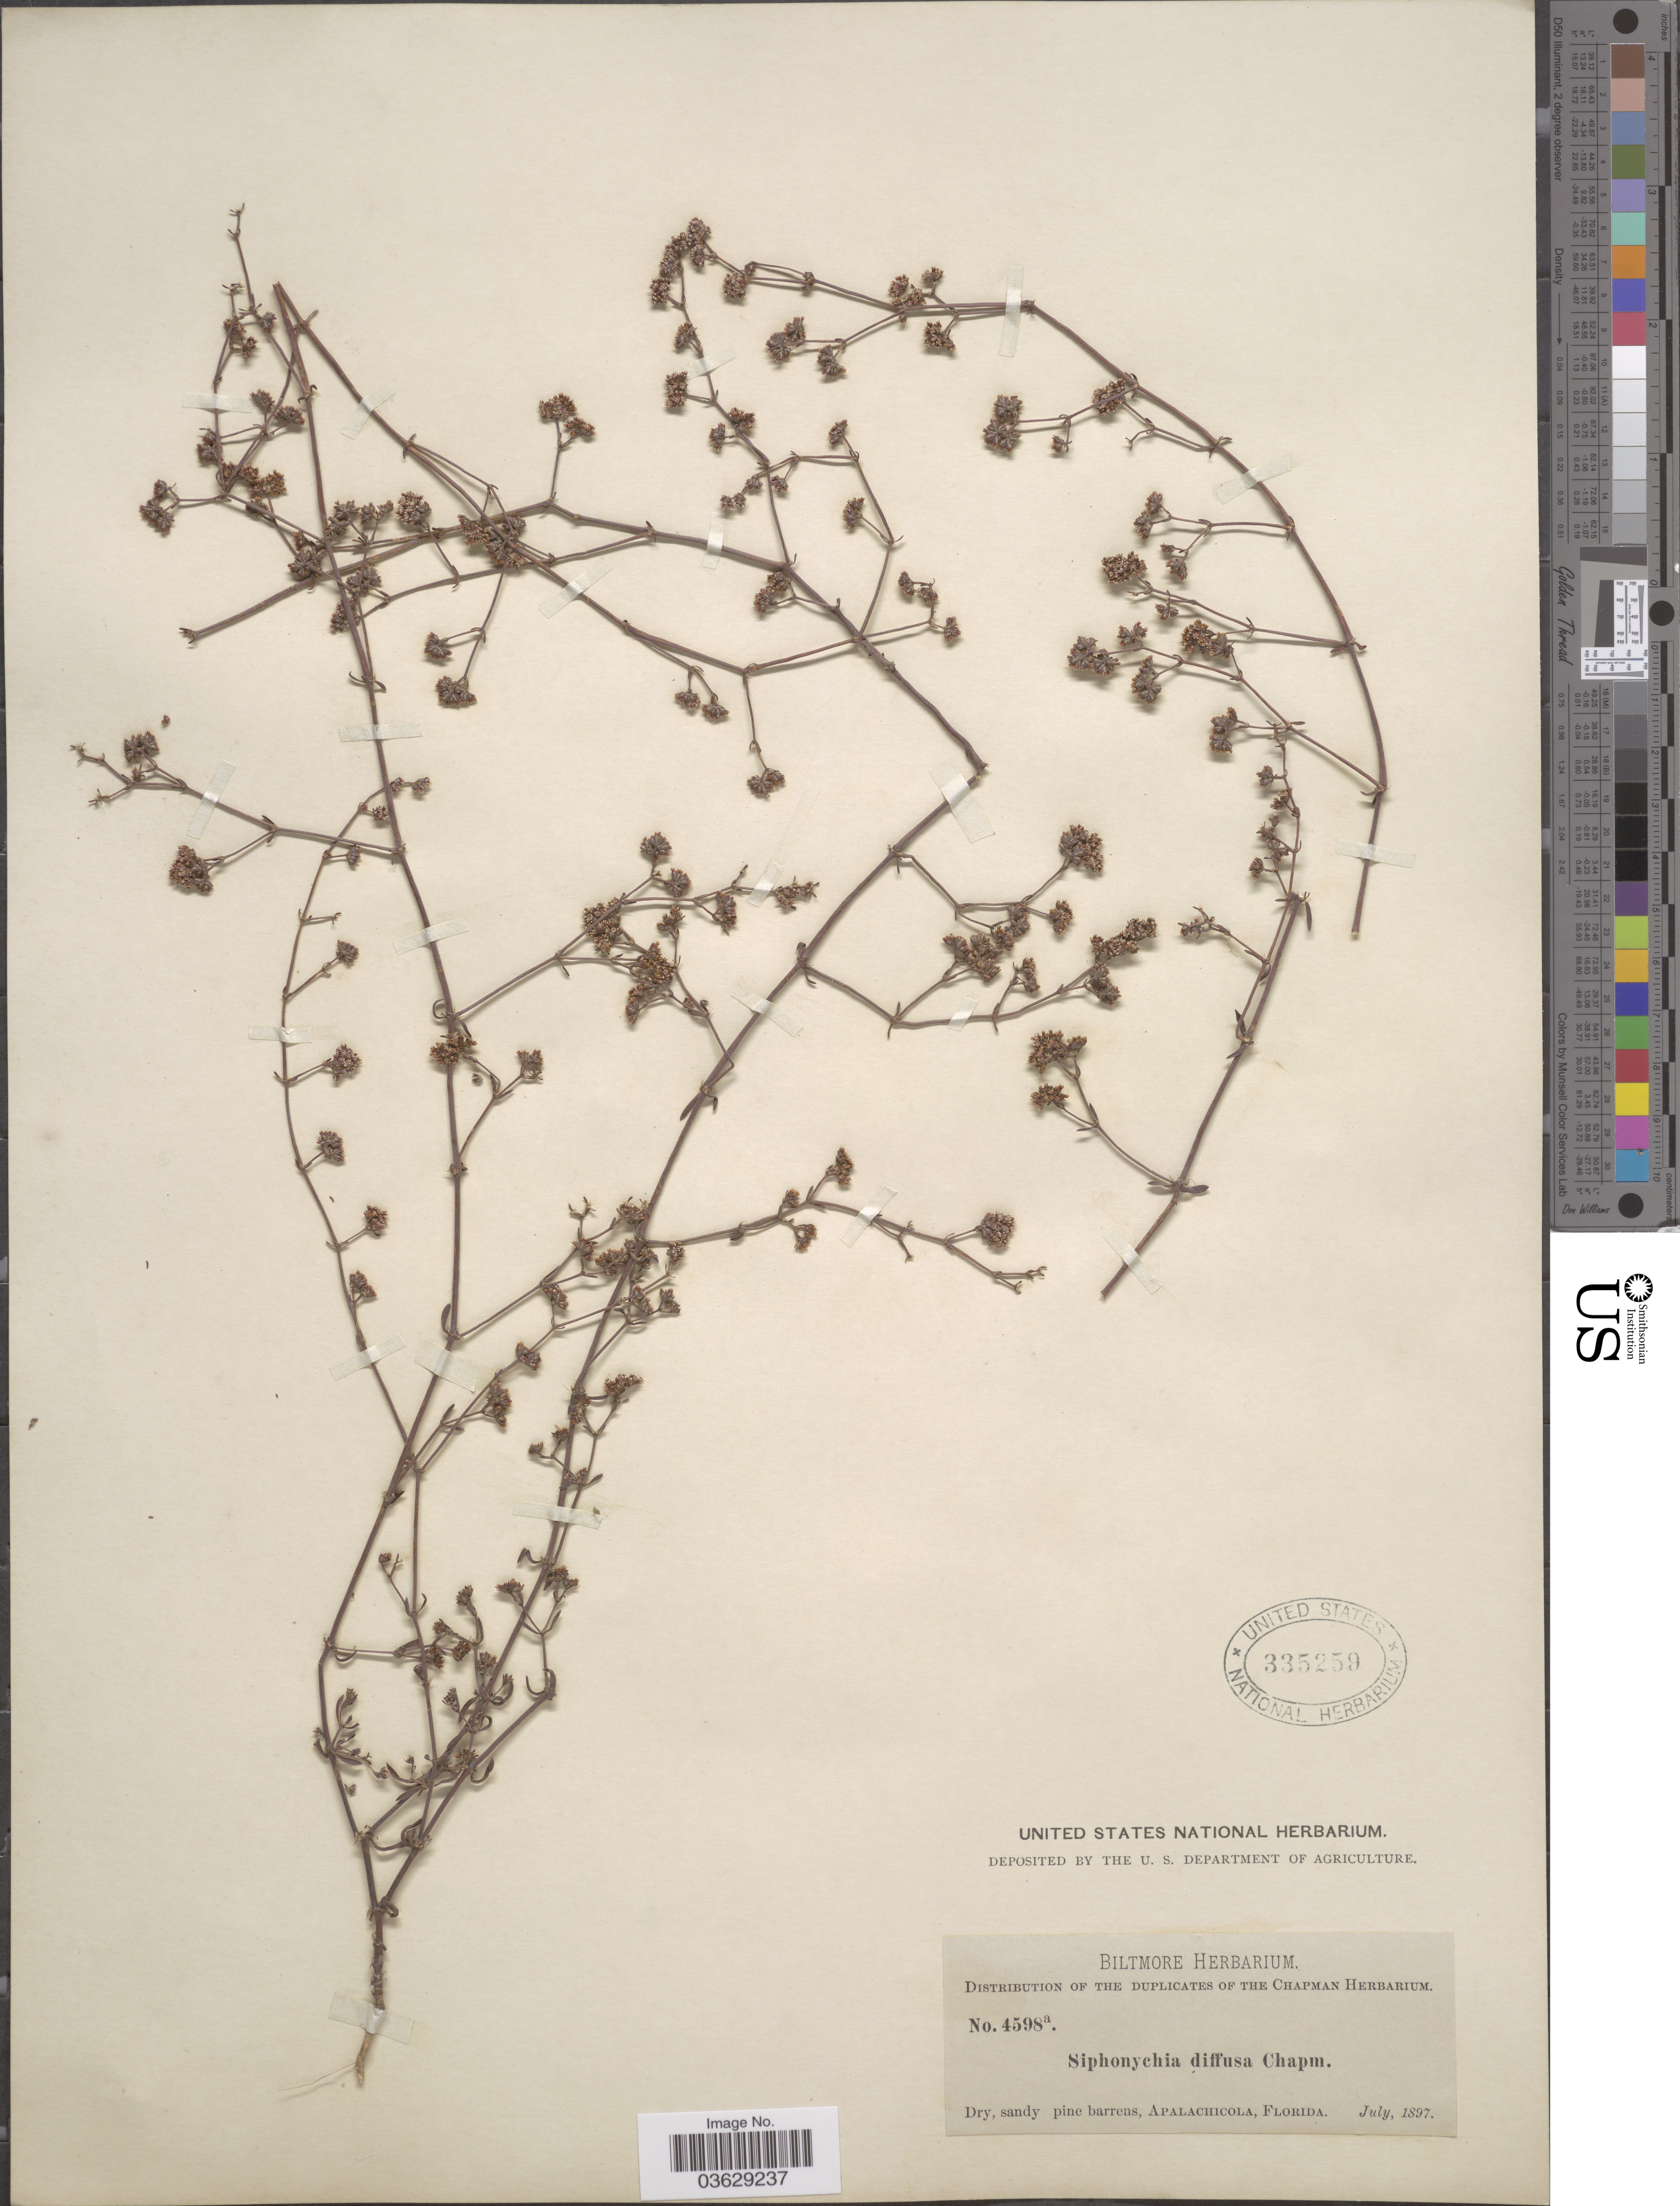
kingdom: Plantae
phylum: Tracheophyta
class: Magnoliopsida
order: Caryophyllales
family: Caryophyllaceae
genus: Paronychia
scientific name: Paronychia patula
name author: Shinners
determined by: Strong, Mark T., (BOT), Smithsonian Institution - National Museum of Natural History (UNITED STATES)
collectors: ex herb. Biltmore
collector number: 4598a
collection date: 1897-07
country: United States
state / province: Florida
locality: Pine barrens, Palachicola.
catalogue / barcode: US 335259